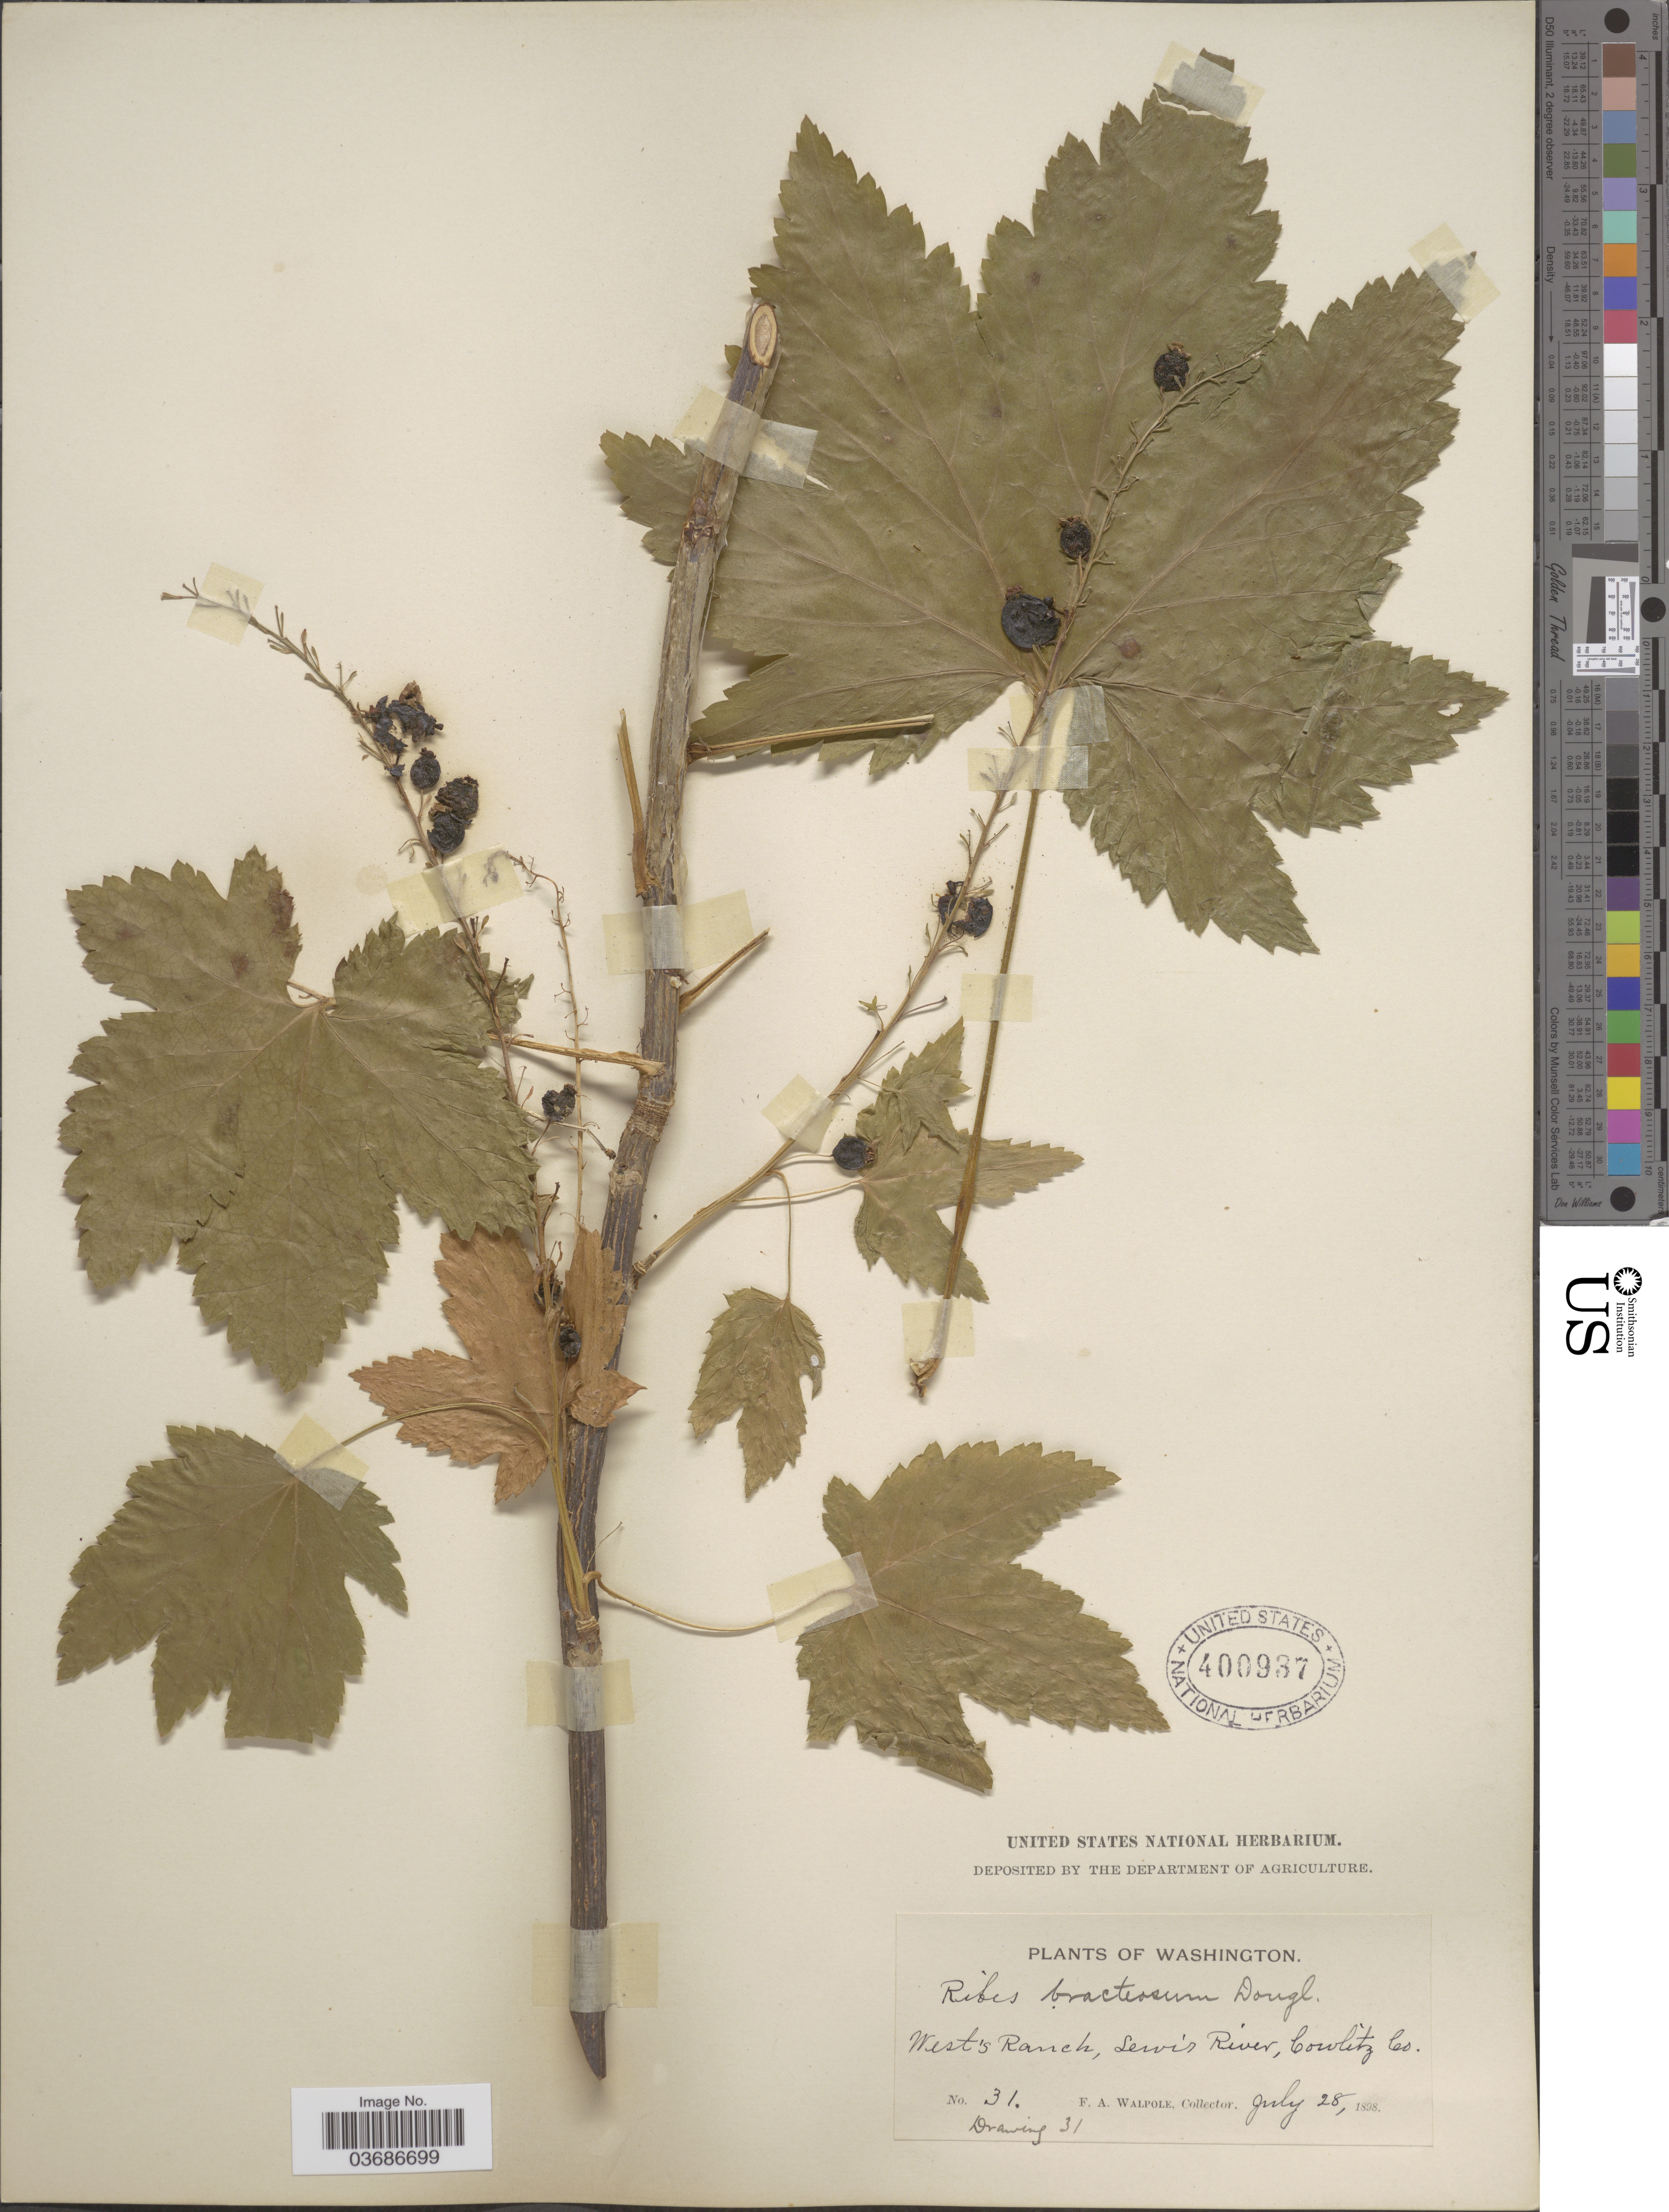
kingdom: Plantae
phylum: Tracheophyta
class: Magnoliopsida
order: Saxifragales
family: Grossulariaceae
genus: Ribes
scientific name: Ribes bracteosum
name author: Douglas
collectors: F. Walpole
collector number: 31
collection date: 1898-07-28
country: United States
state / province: Washington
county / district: Cowlitz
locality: West's Ranch, Lewis River, Cowlitz Co.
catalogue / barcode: US 400937